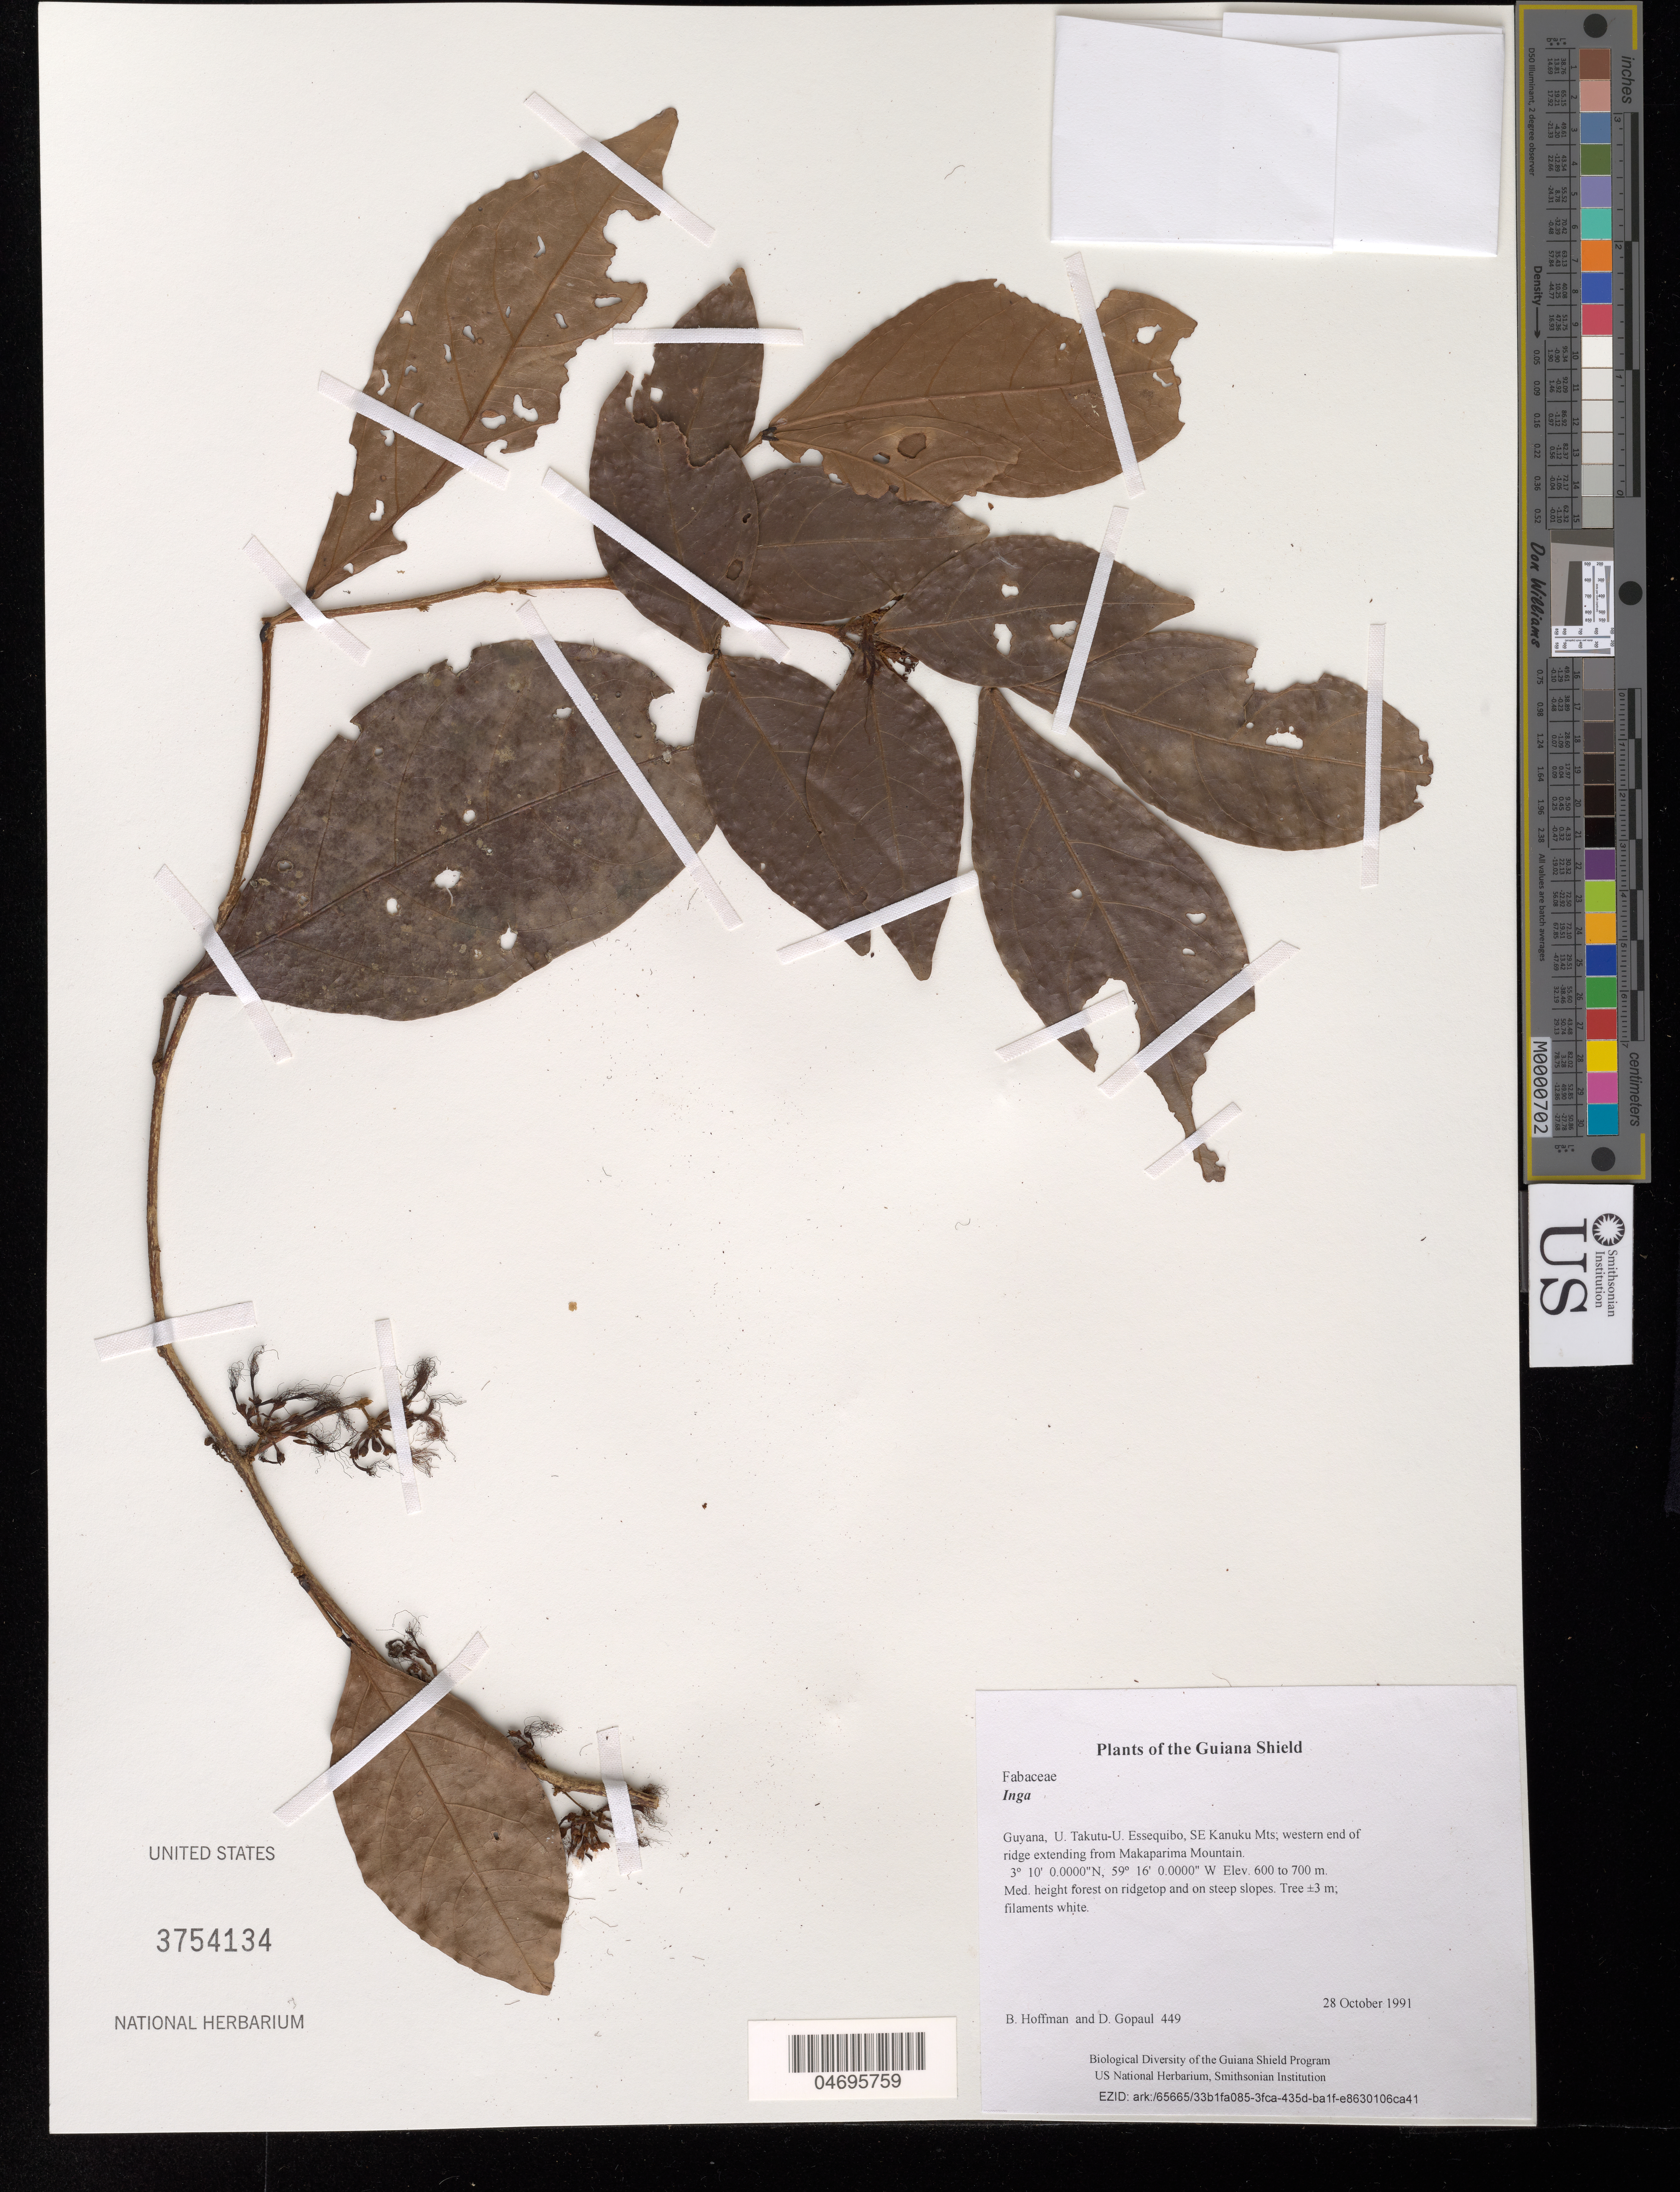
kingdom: Plantae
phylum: Tracheophyta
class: Magnoliopsida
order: Fabales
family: Fabaceae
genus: Inga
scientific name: Inga sp.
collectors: B. Hoffman & D. Gopaul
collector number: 449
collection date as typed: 28 October 1991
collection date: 1991-10-28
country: Guyana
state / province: U. Takutu-U. Essequibo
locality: SE Kanuku Mts; western end of ridge extending from Makaparima Mountain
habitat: Med. height forest on ridgetop and on steep slopes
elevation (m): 600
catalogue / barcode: US 3754134